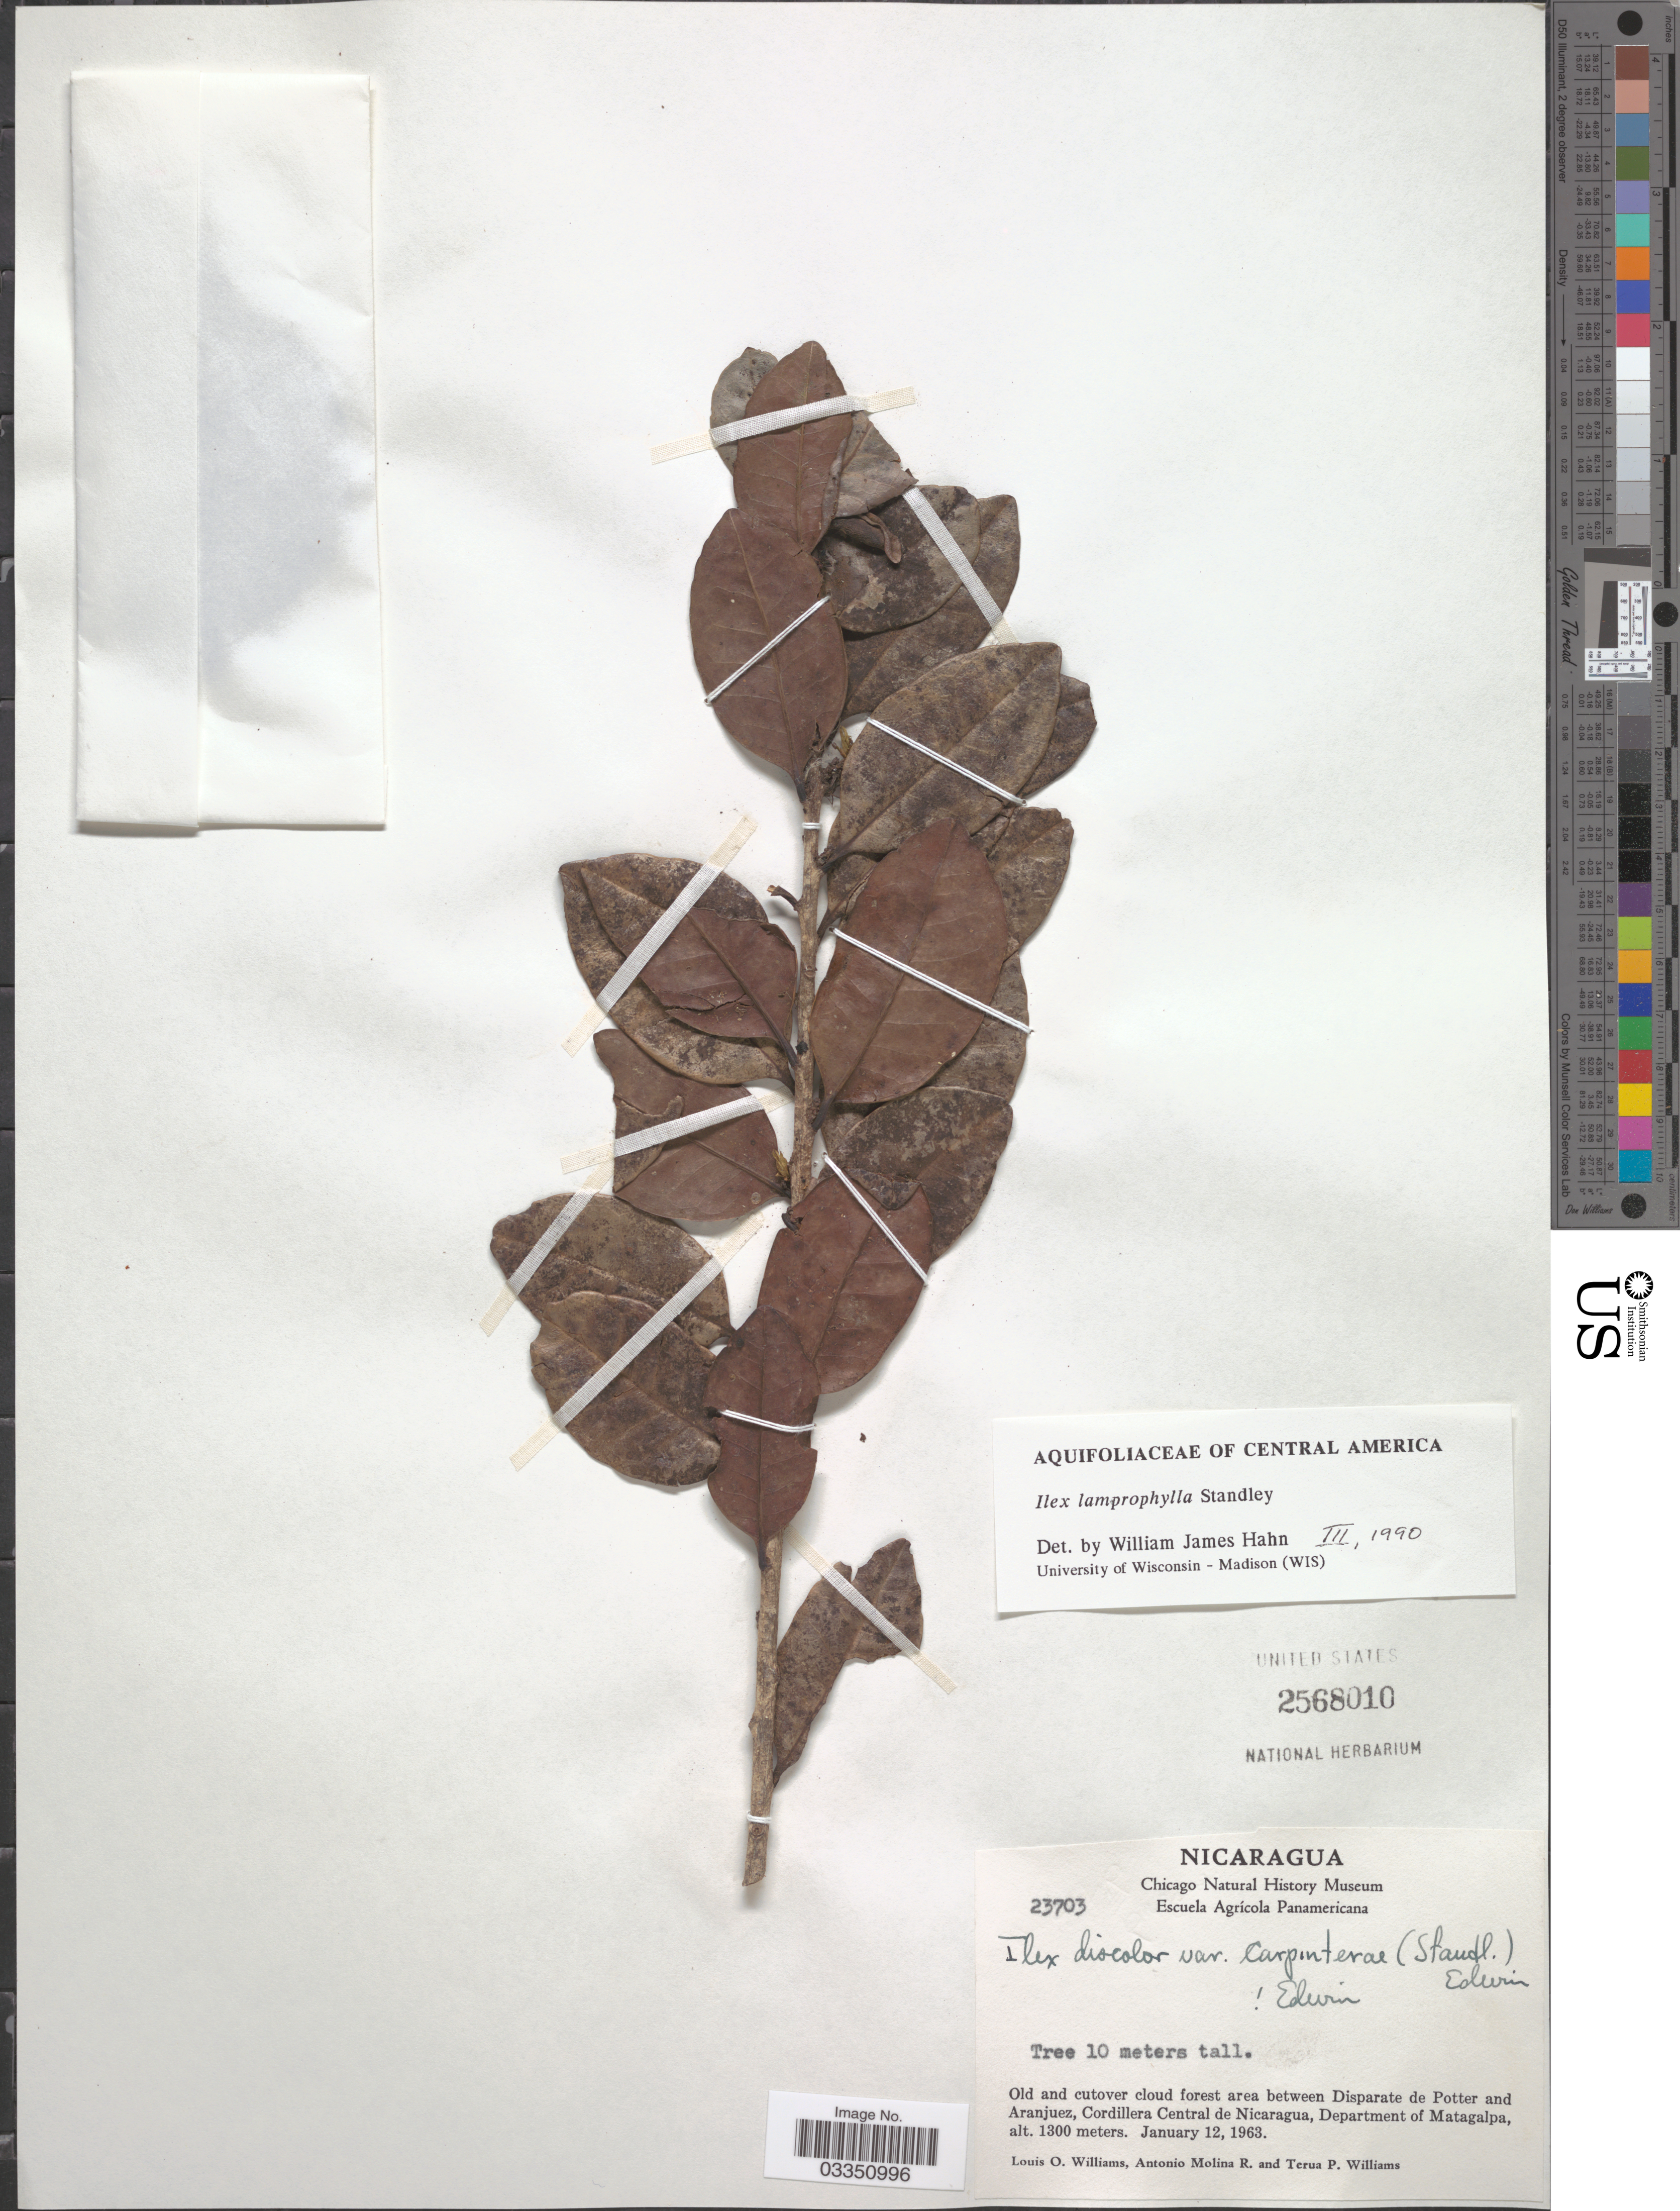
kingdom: Plantae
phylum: Tracheophyta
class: Magnoliopsida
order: Aquifoliales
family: Aquifoliaceae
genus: Ilex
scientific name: Ilex lamprophylla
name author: Standl.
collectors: L. O. Williams, A. Molina R. & T. Williams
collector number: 23703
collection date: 1963-01-12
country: Nicaragua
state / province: Matagalpa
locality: Old and cutover cloud forest area between Disparate de Potter and Aranjuez, Cordillera Central de Nicaragua, Department of Matagalpa.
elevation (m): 1300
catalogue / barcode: US 2568010